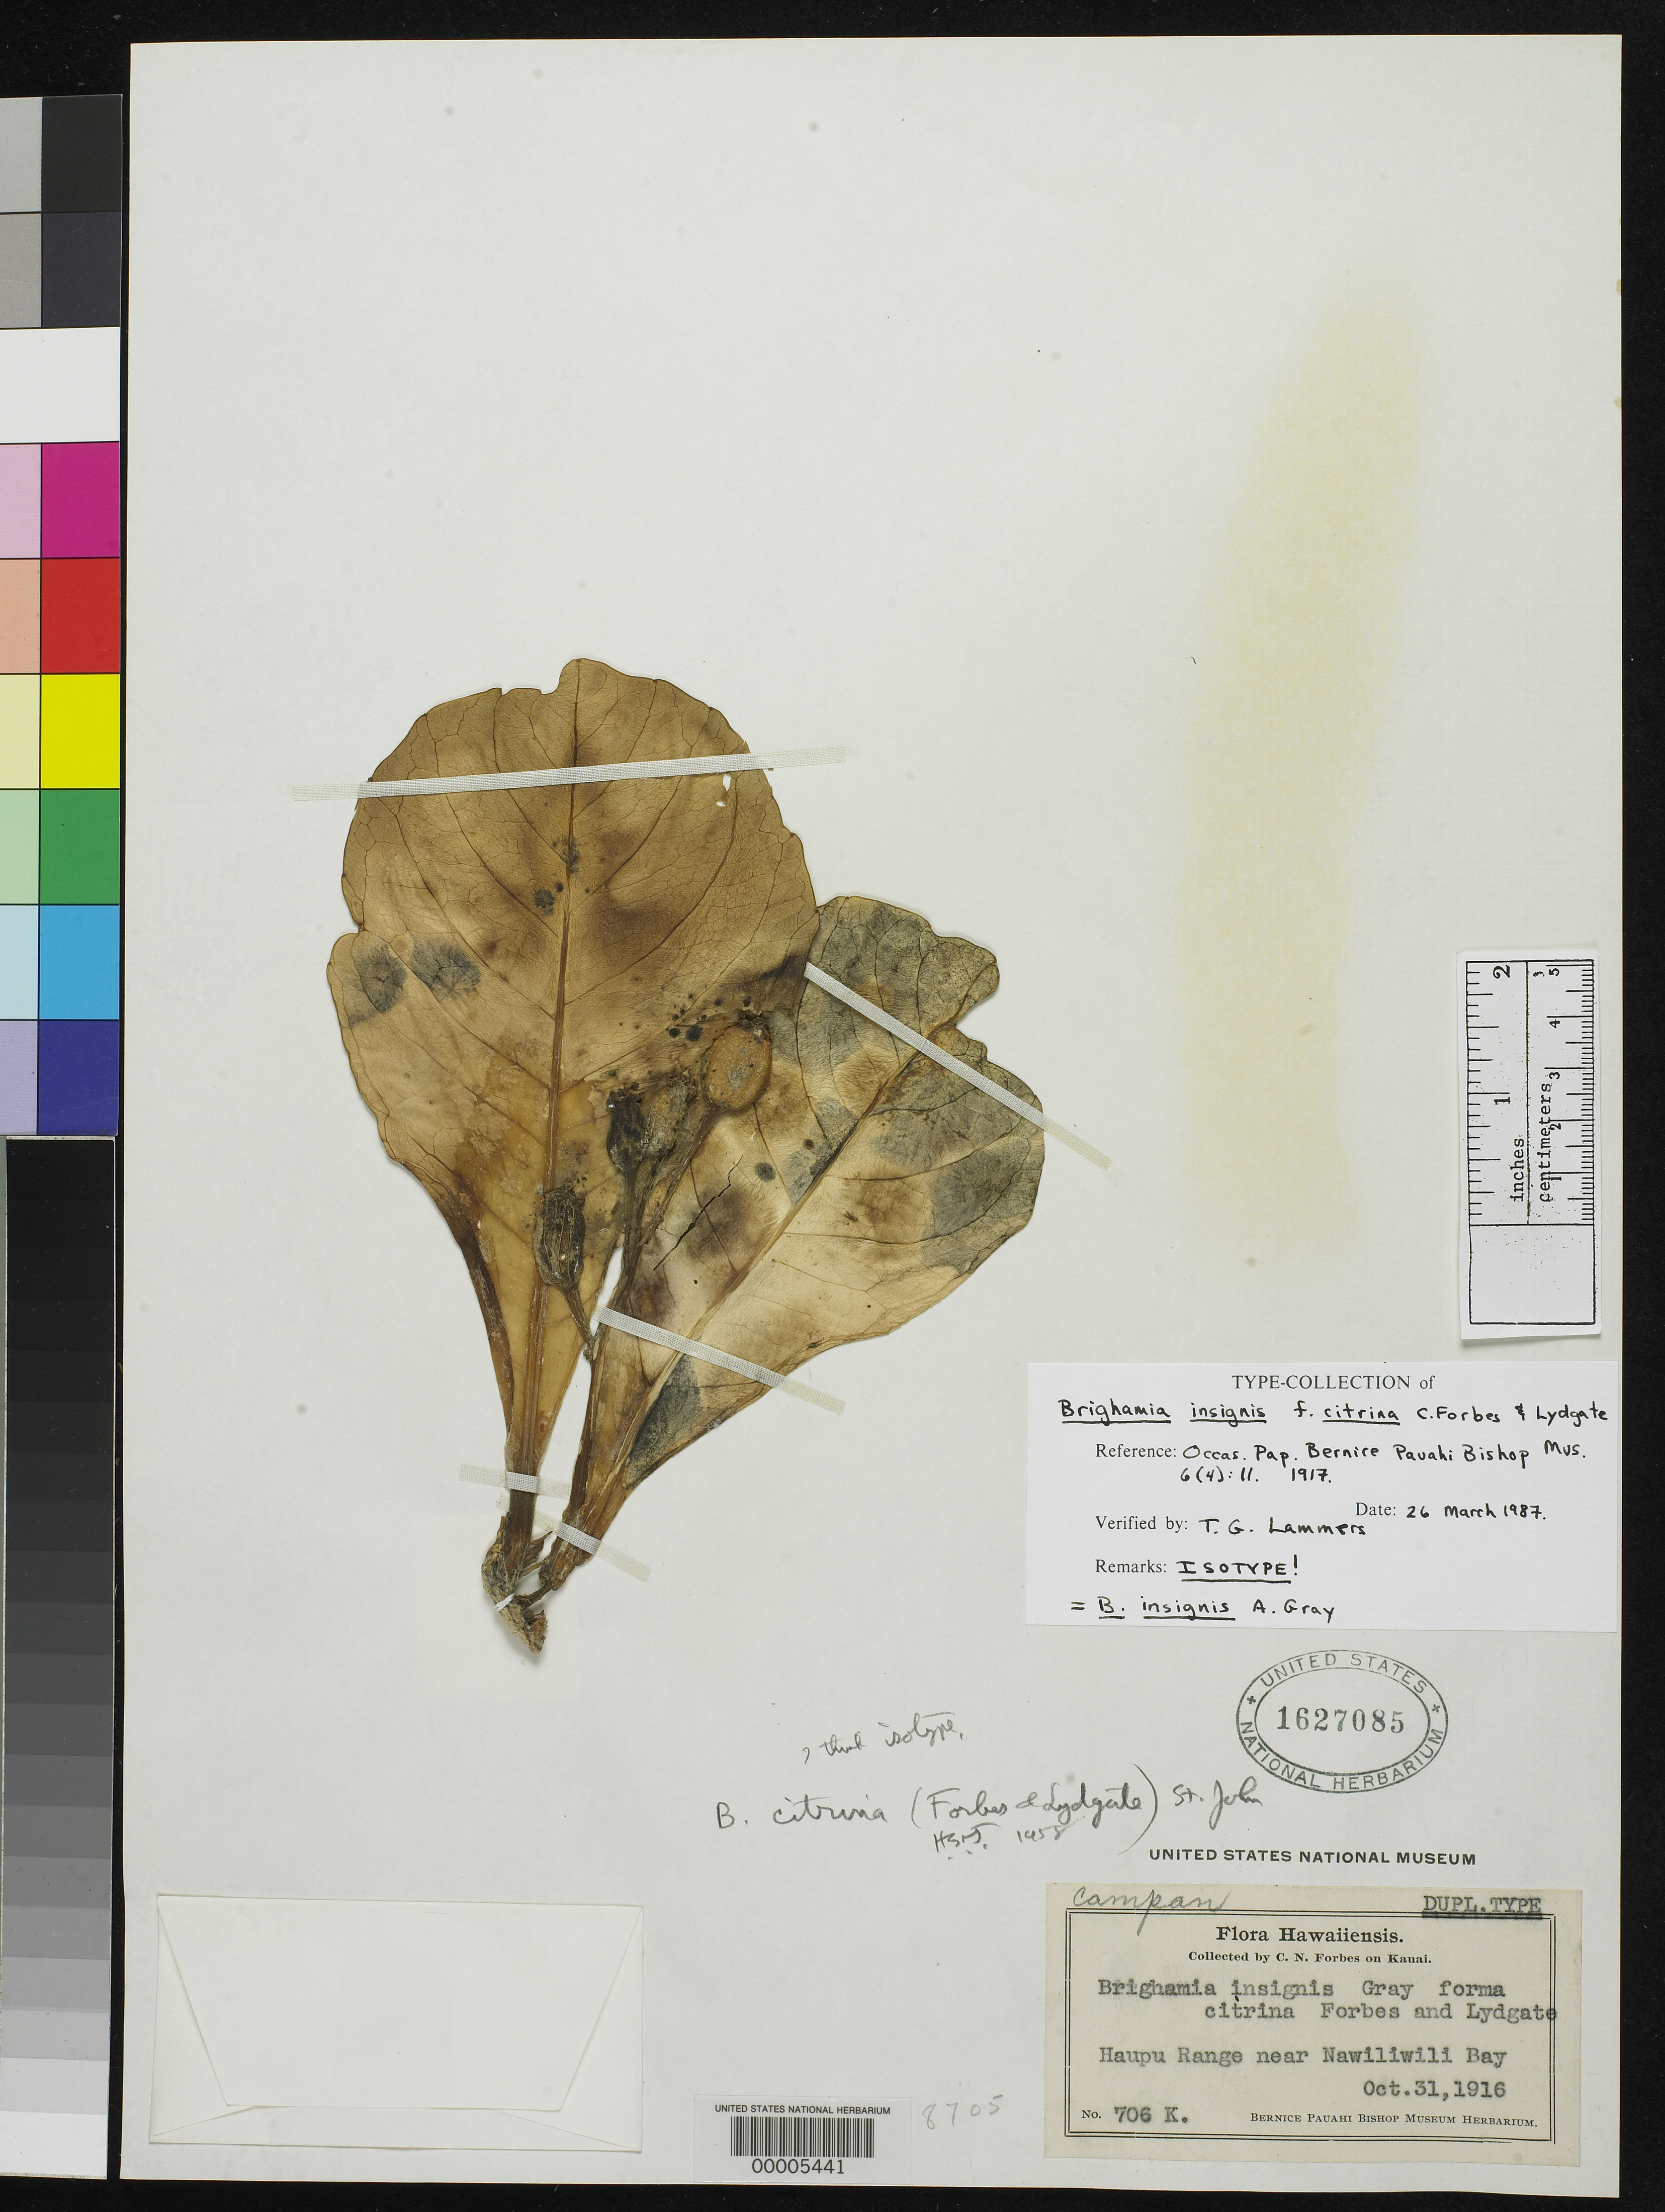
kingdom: Plantae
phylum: Tracheophyta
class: Magnoliopsida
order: Asterales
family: Campanulaceae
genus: Brighamia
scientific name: Brighamia insignis f. citrina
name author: C.N. Forbes & Lydgate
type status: Isotype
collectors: C. N. Forbes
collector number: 706.K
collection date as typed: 31 Oct 1916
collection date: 1916-10-31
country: United States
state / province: Hawaii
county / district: Kauai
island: Kaua'i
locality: Haupu Range near Nawiliwili Bay.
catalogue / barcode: US 1627085